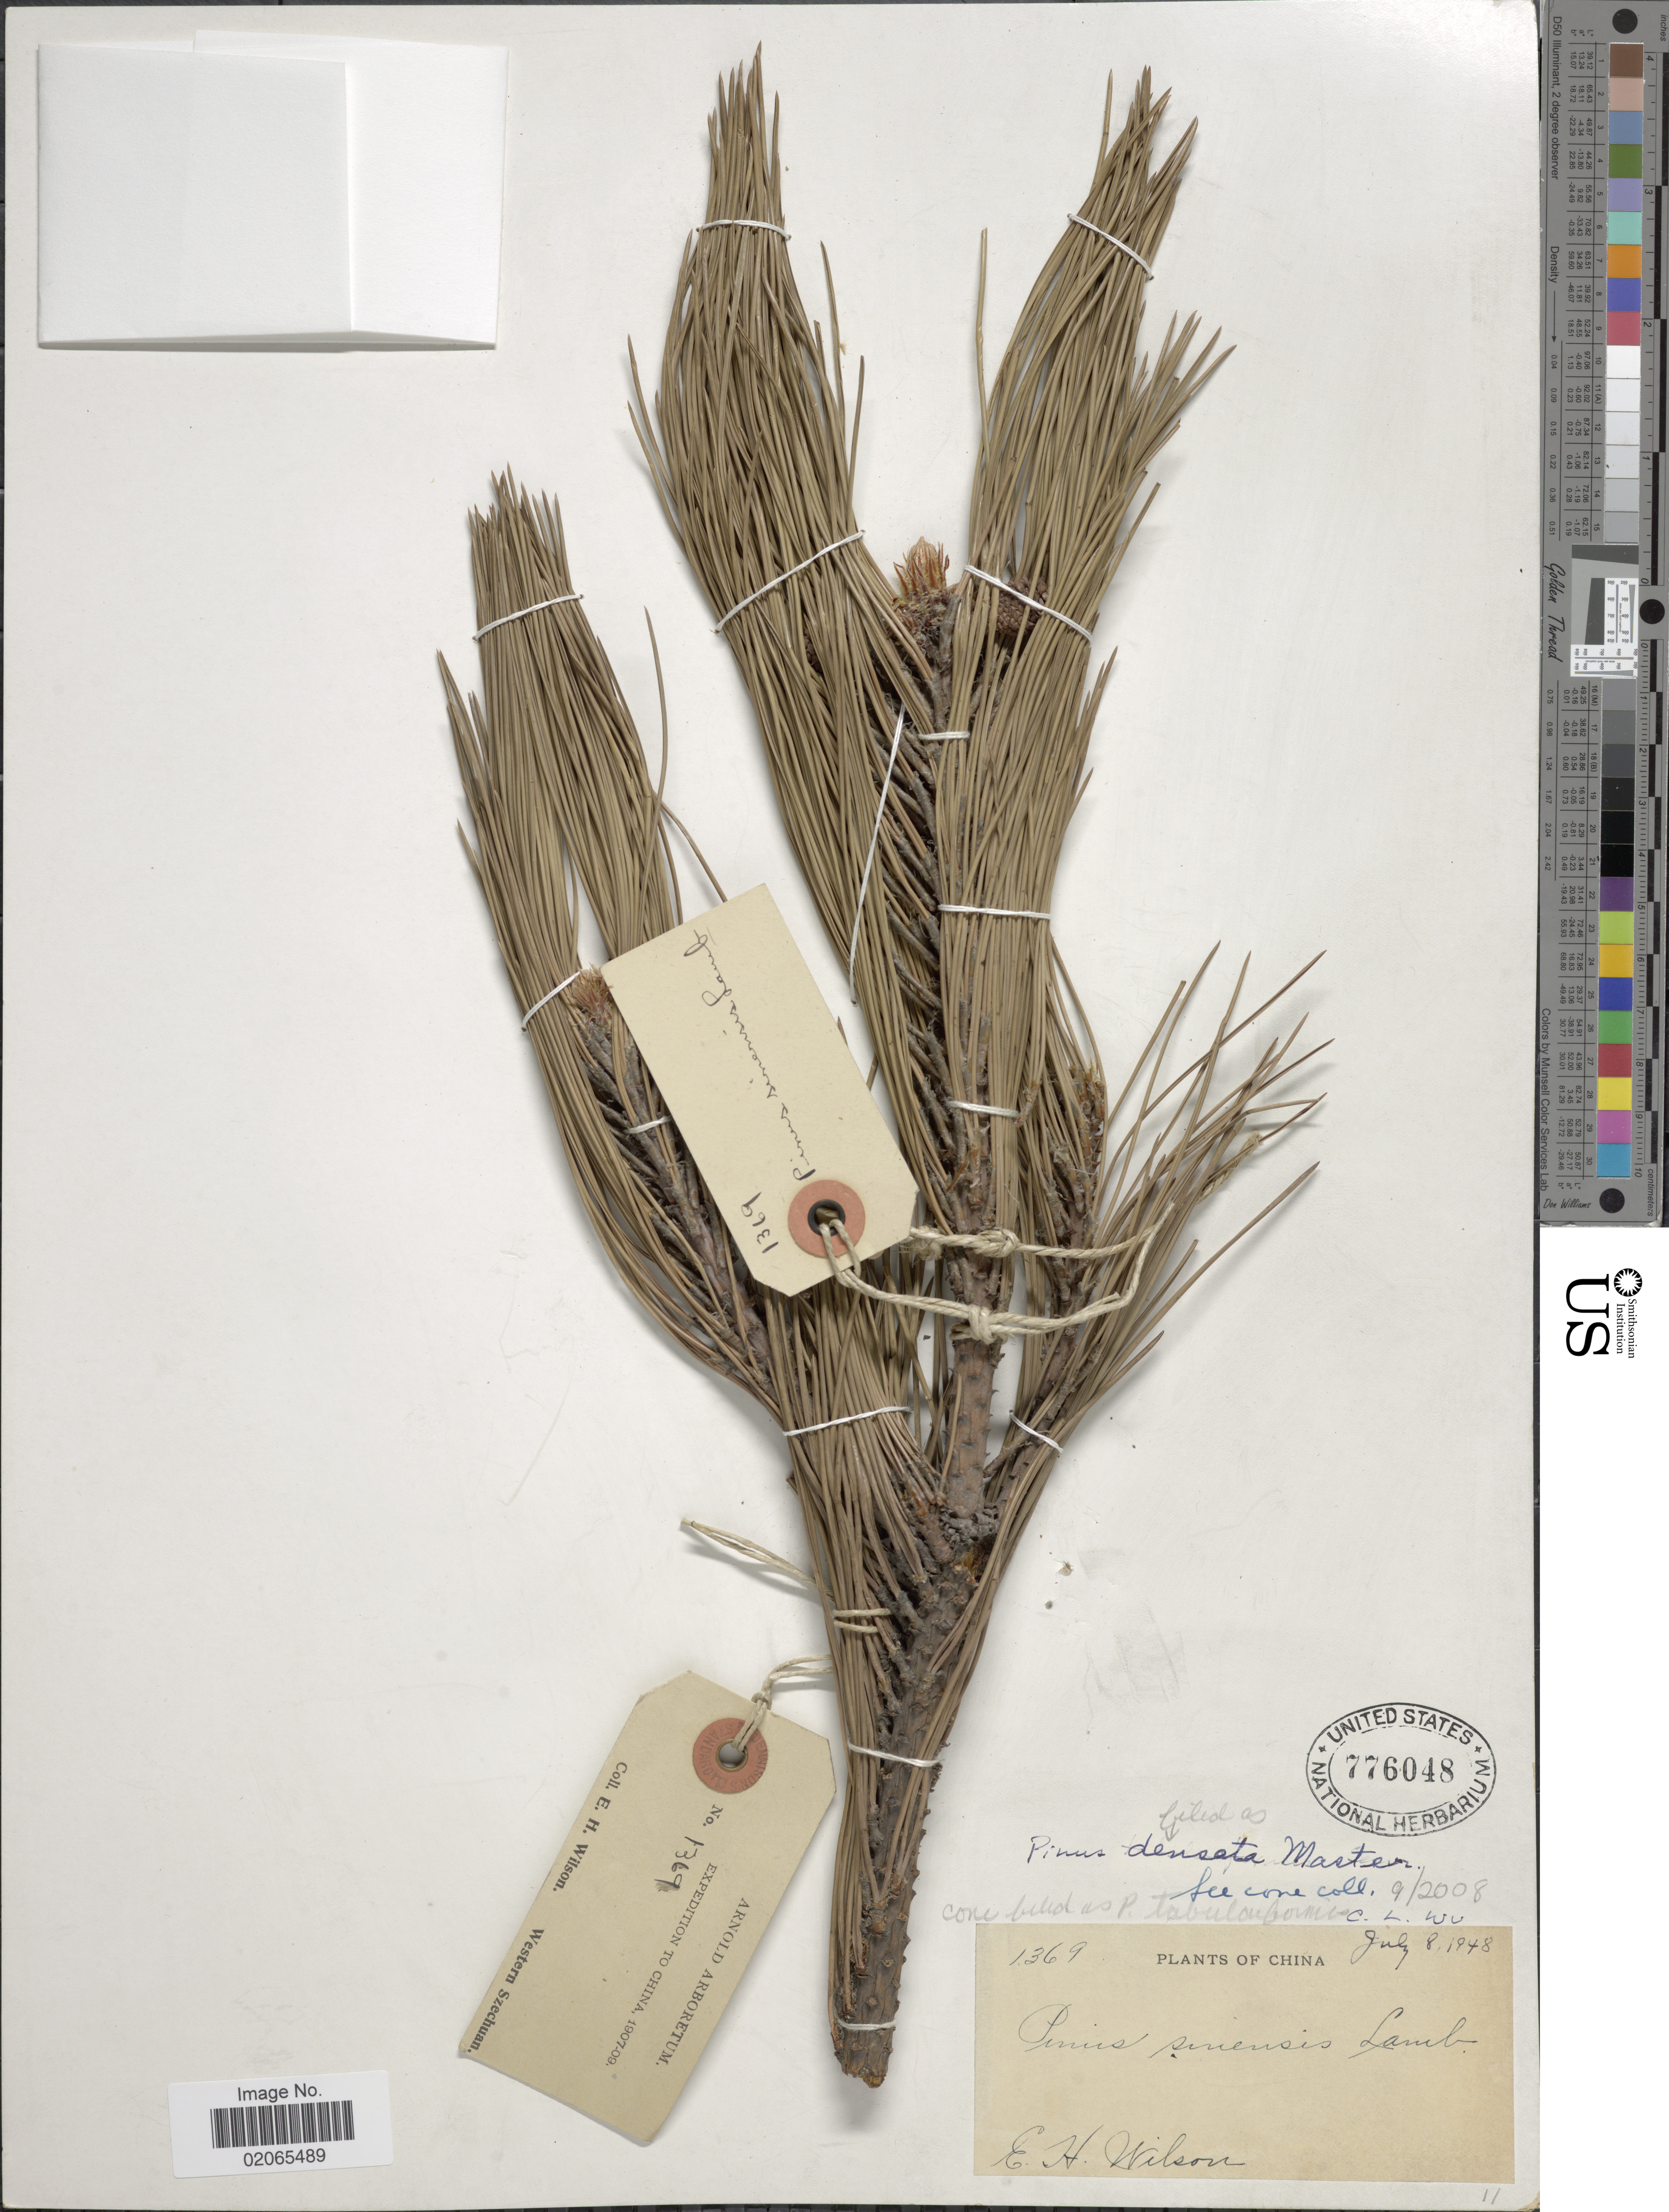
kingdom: Plantae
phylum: Tracheophyta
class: Pinopsida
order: Pinales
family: Pinaceae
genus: Pinus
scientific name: Pinus densata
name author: Mast.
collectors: E. Wilson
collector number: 1369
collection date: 1907/1909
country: China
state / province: Sichuan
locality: Western Szechuan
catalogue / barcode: US 776048